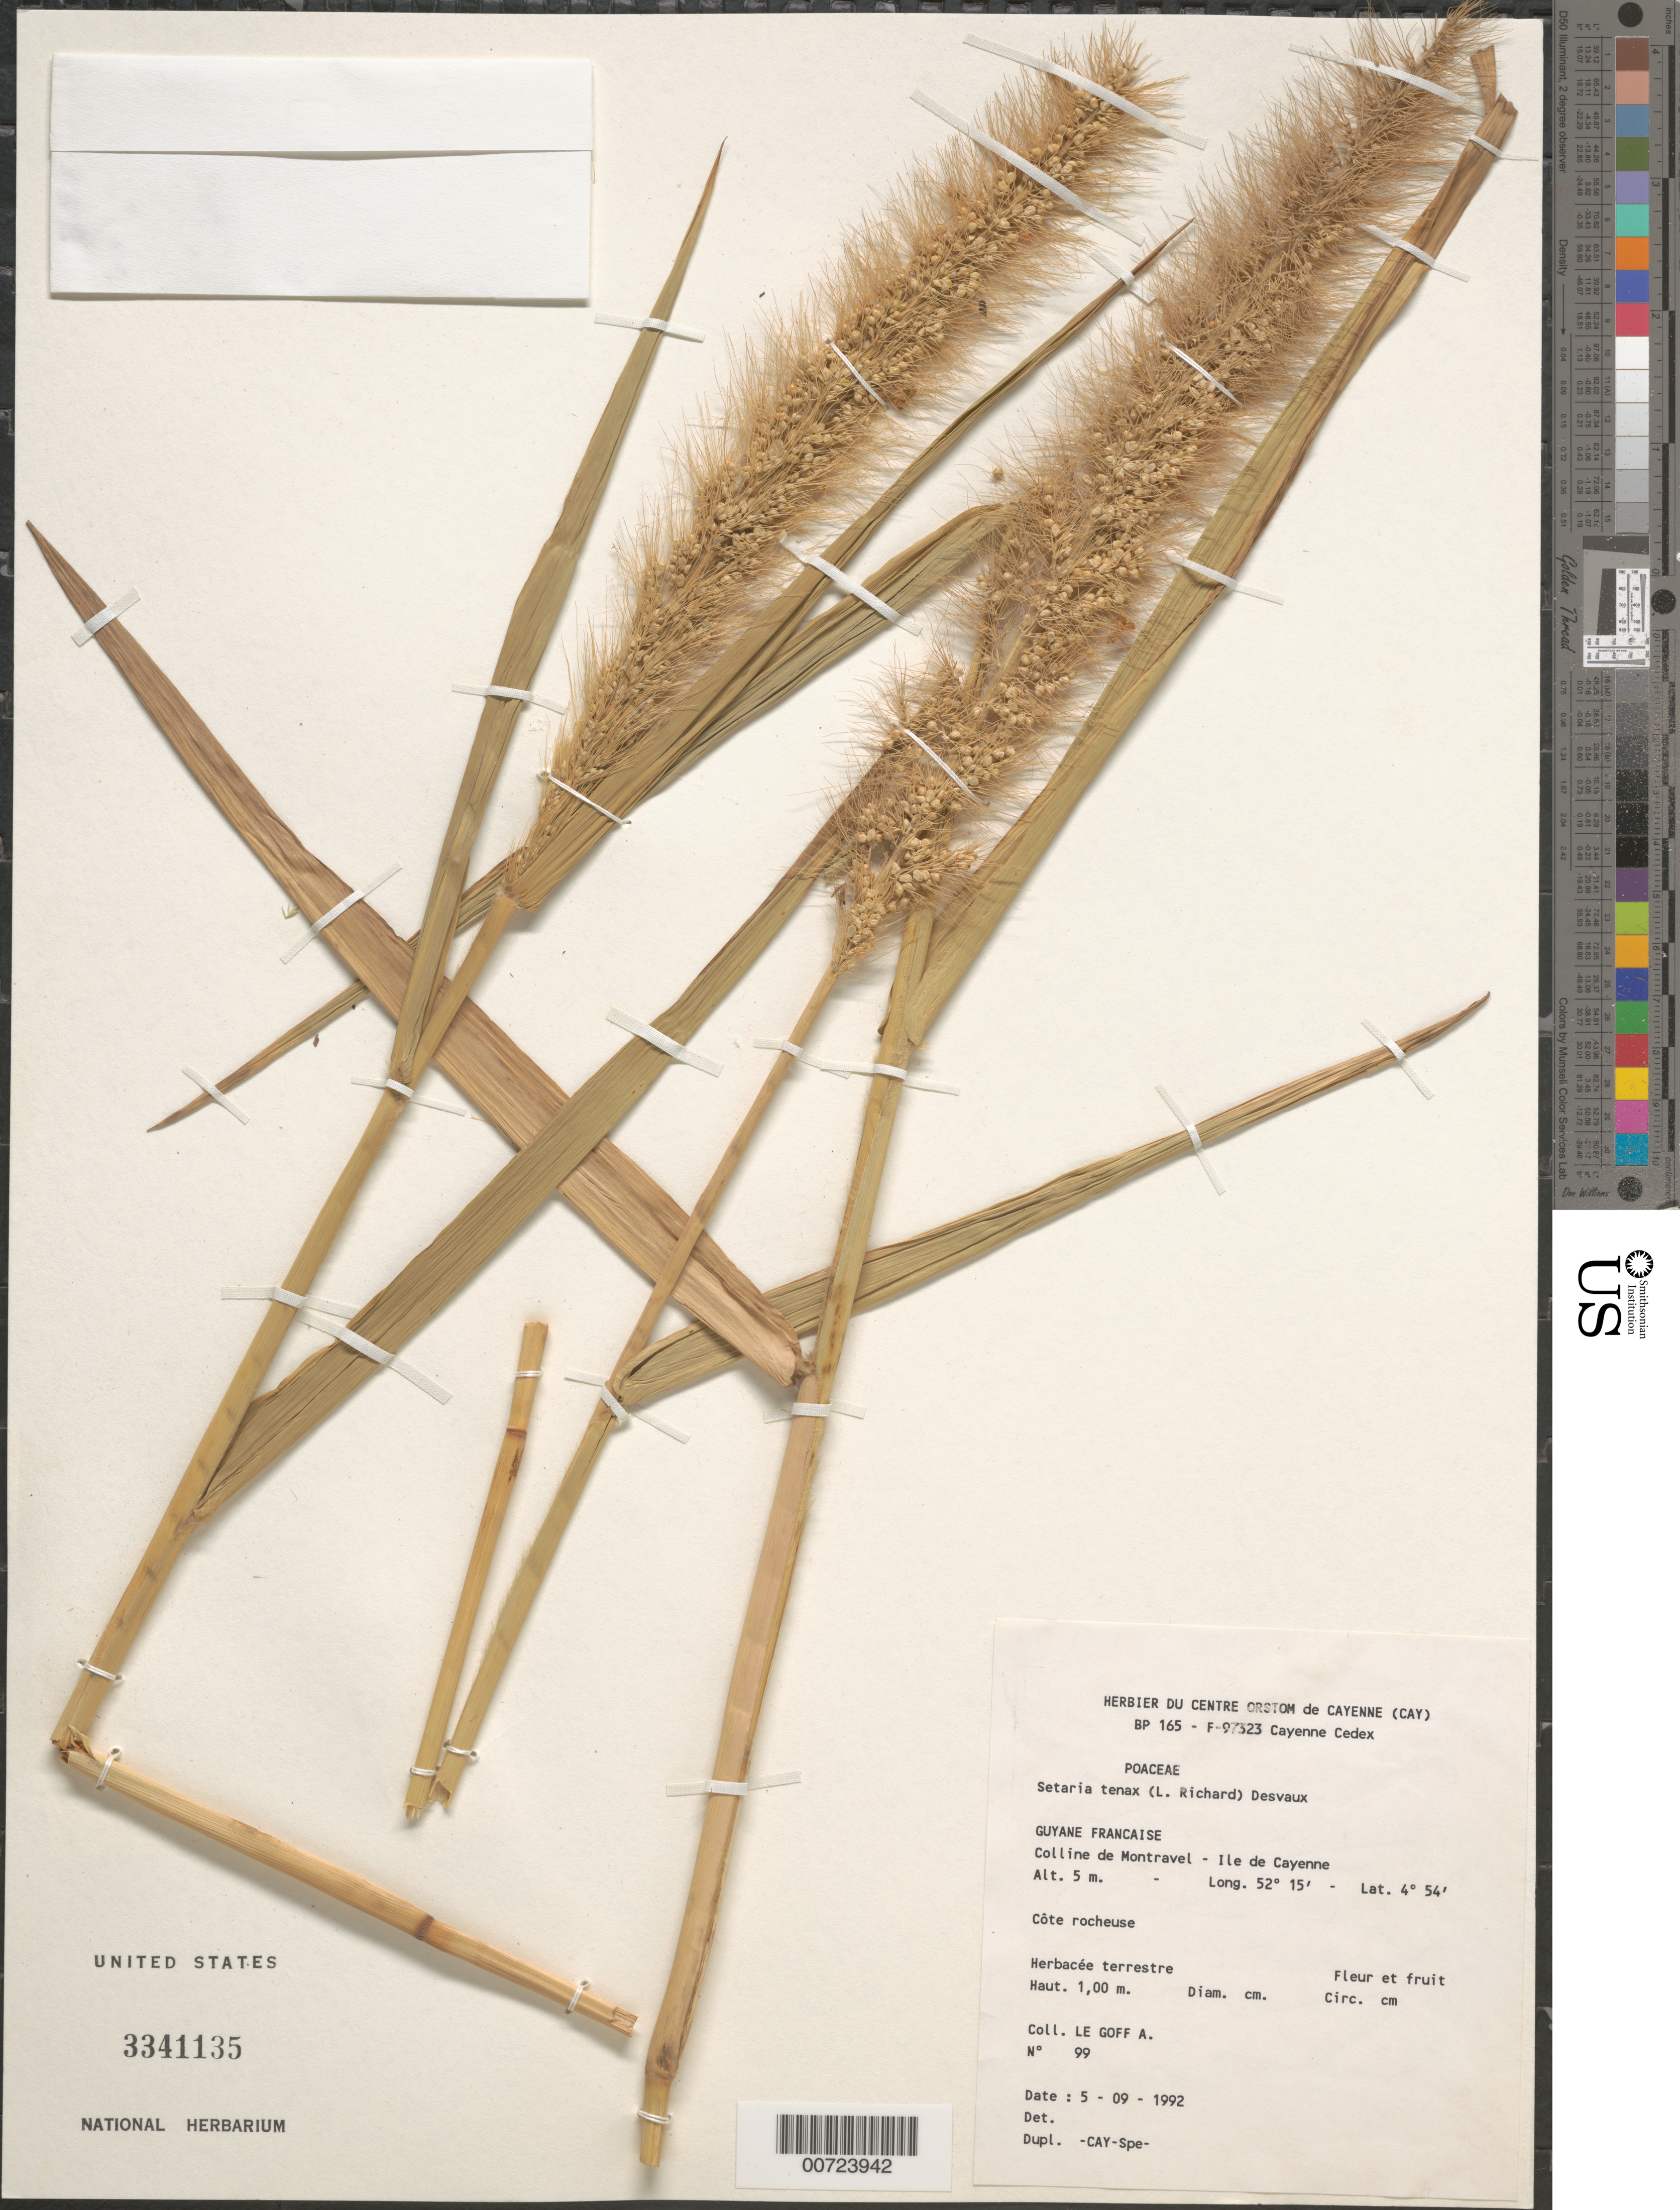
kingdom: Plantae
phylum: Tracheophyta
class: Liliopsida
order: Poales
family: Poaceae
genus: Setaria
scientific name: Setaria tenax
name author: (Rich.) Desv.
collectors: A. Le Goff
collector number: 99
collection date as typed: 5-Sep-92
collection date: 1992-09-05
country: French Guiana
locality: Ile de Cayenne, Colline de Montravel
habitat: Côte rocheuse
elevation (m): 5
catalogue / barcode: US 3341135